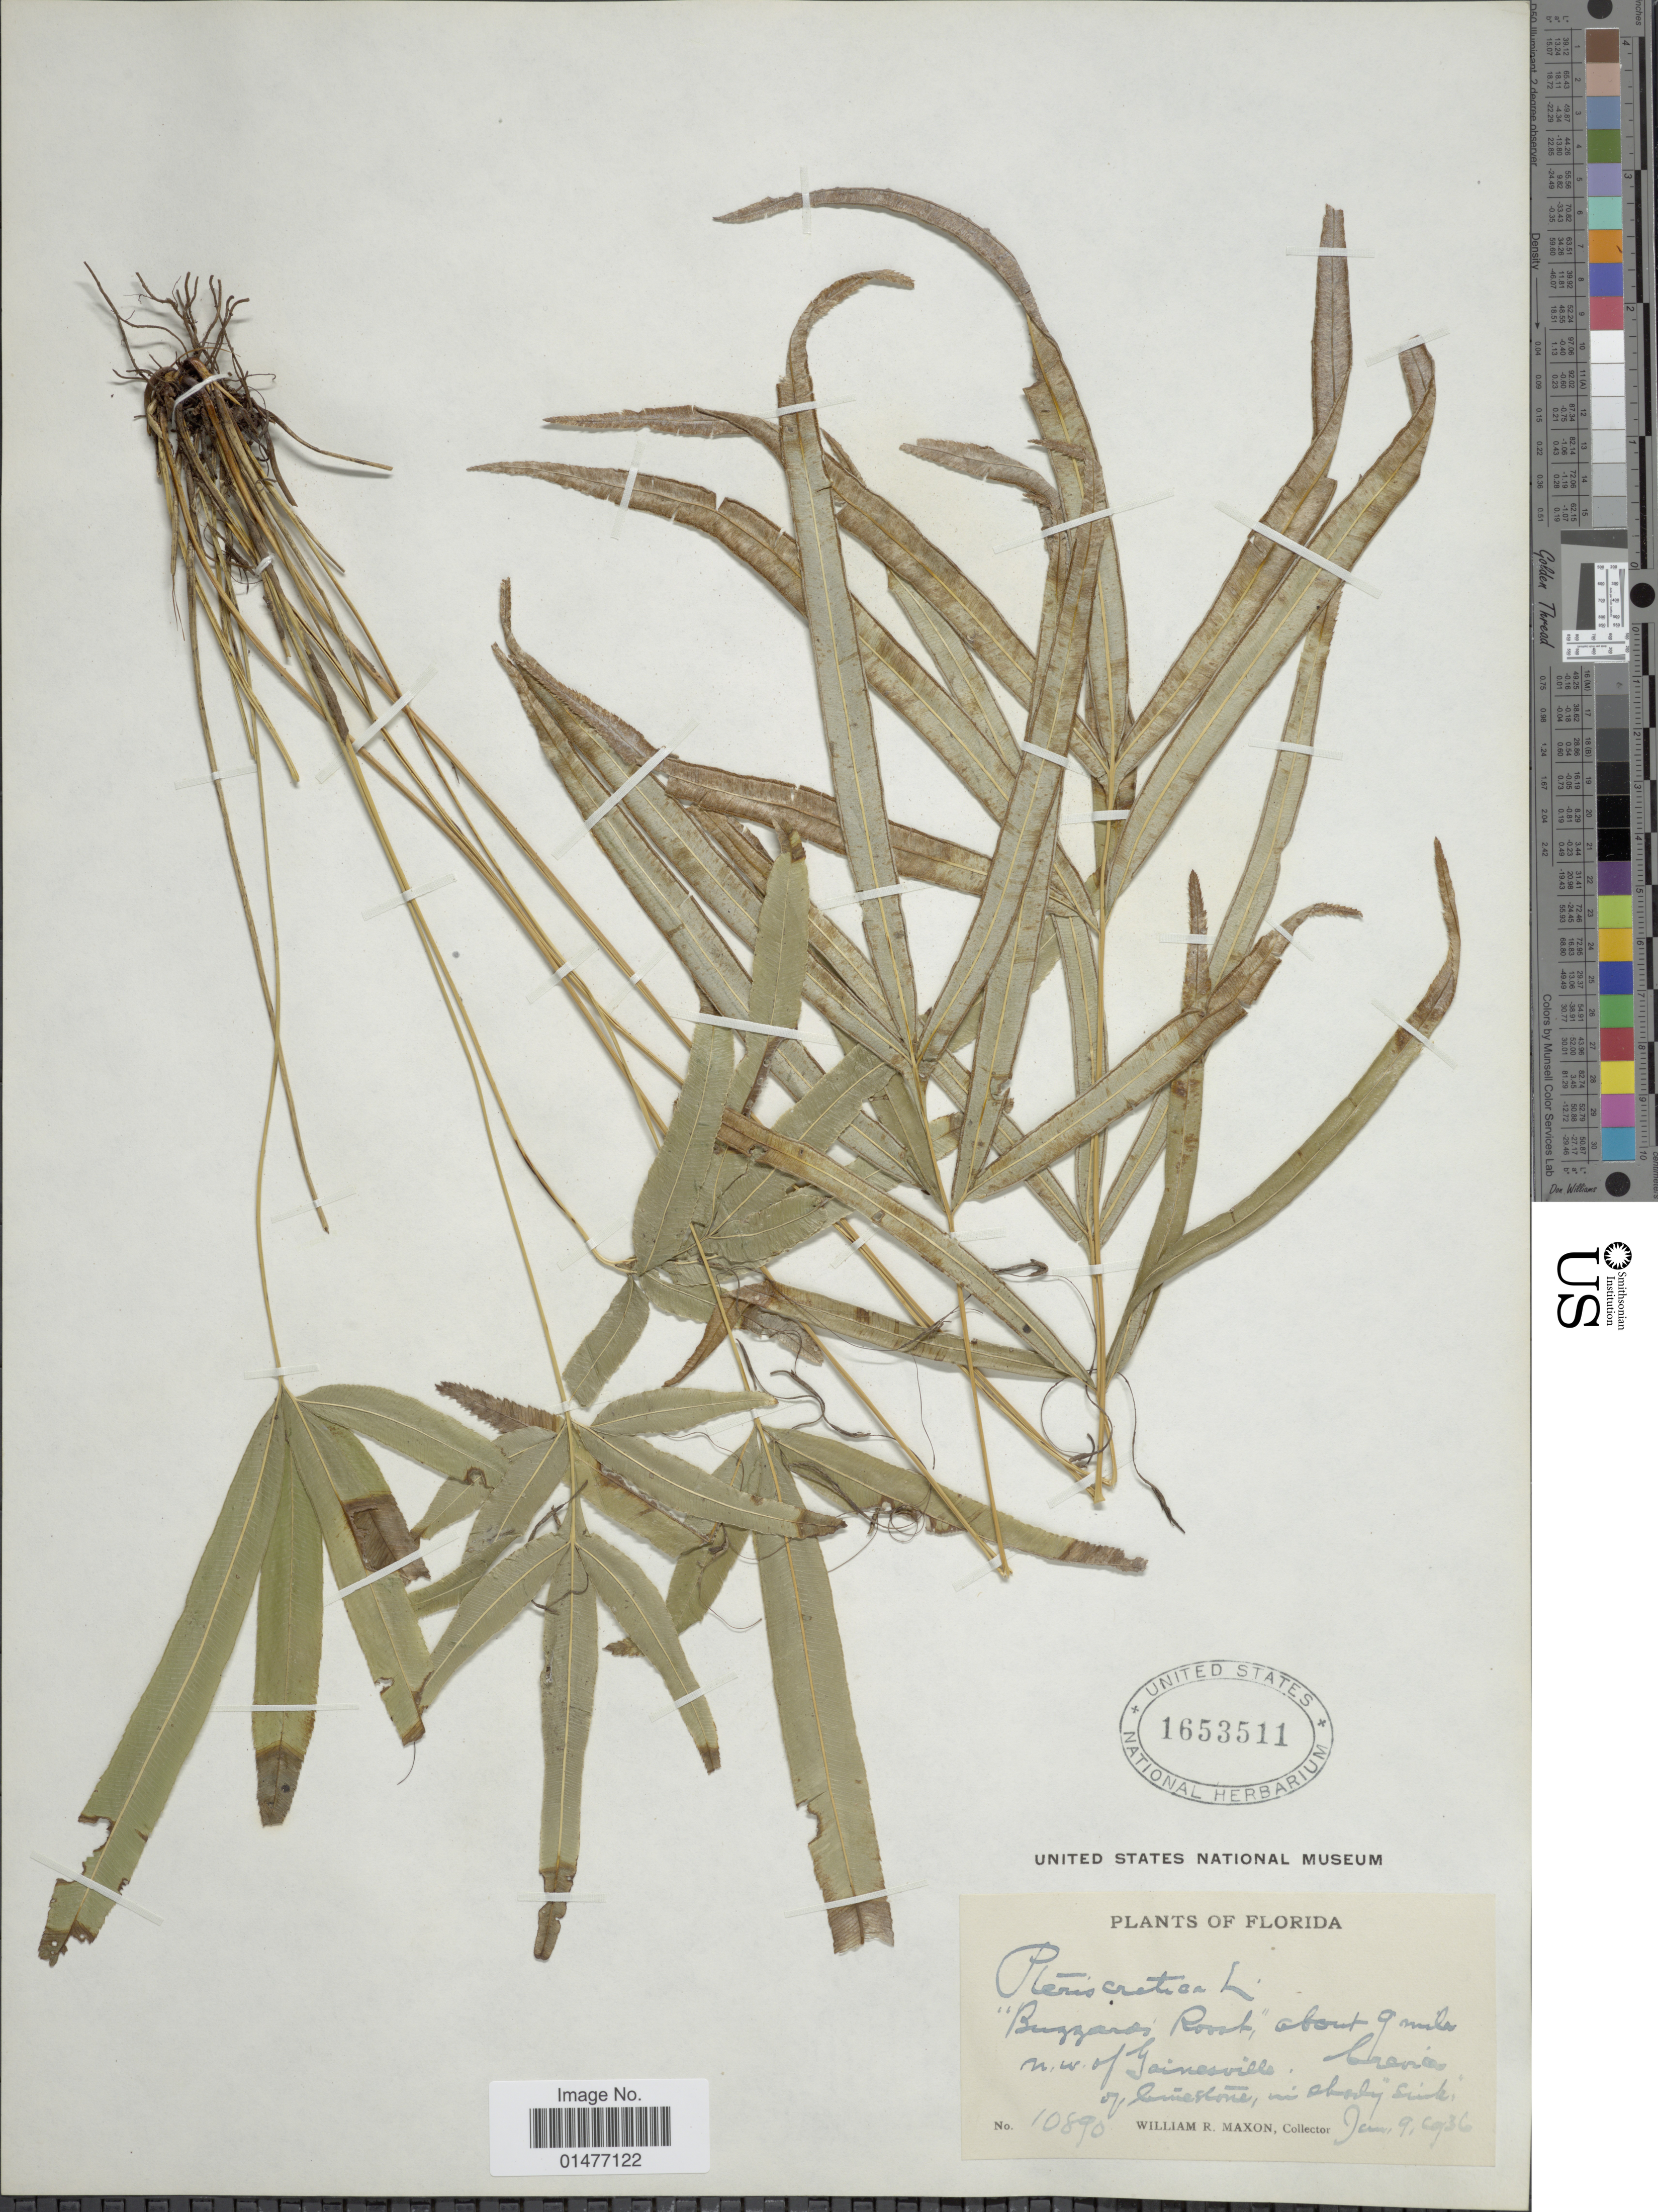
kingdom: Plantae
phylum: Tracheophyta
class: Polypodiopsida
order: Polypodiales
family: Pteridaceae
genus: Pteris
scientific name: Pteris cretica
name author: L.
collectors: W. R. Maxon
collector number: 10890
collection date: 1936-06-09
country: United States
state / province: Florida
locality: Plants of Florida, " Buzzards Roost " about 9 miles NW of Gainesville. Crevices of Limestone, in shady " rock "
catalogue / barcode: US 1653511